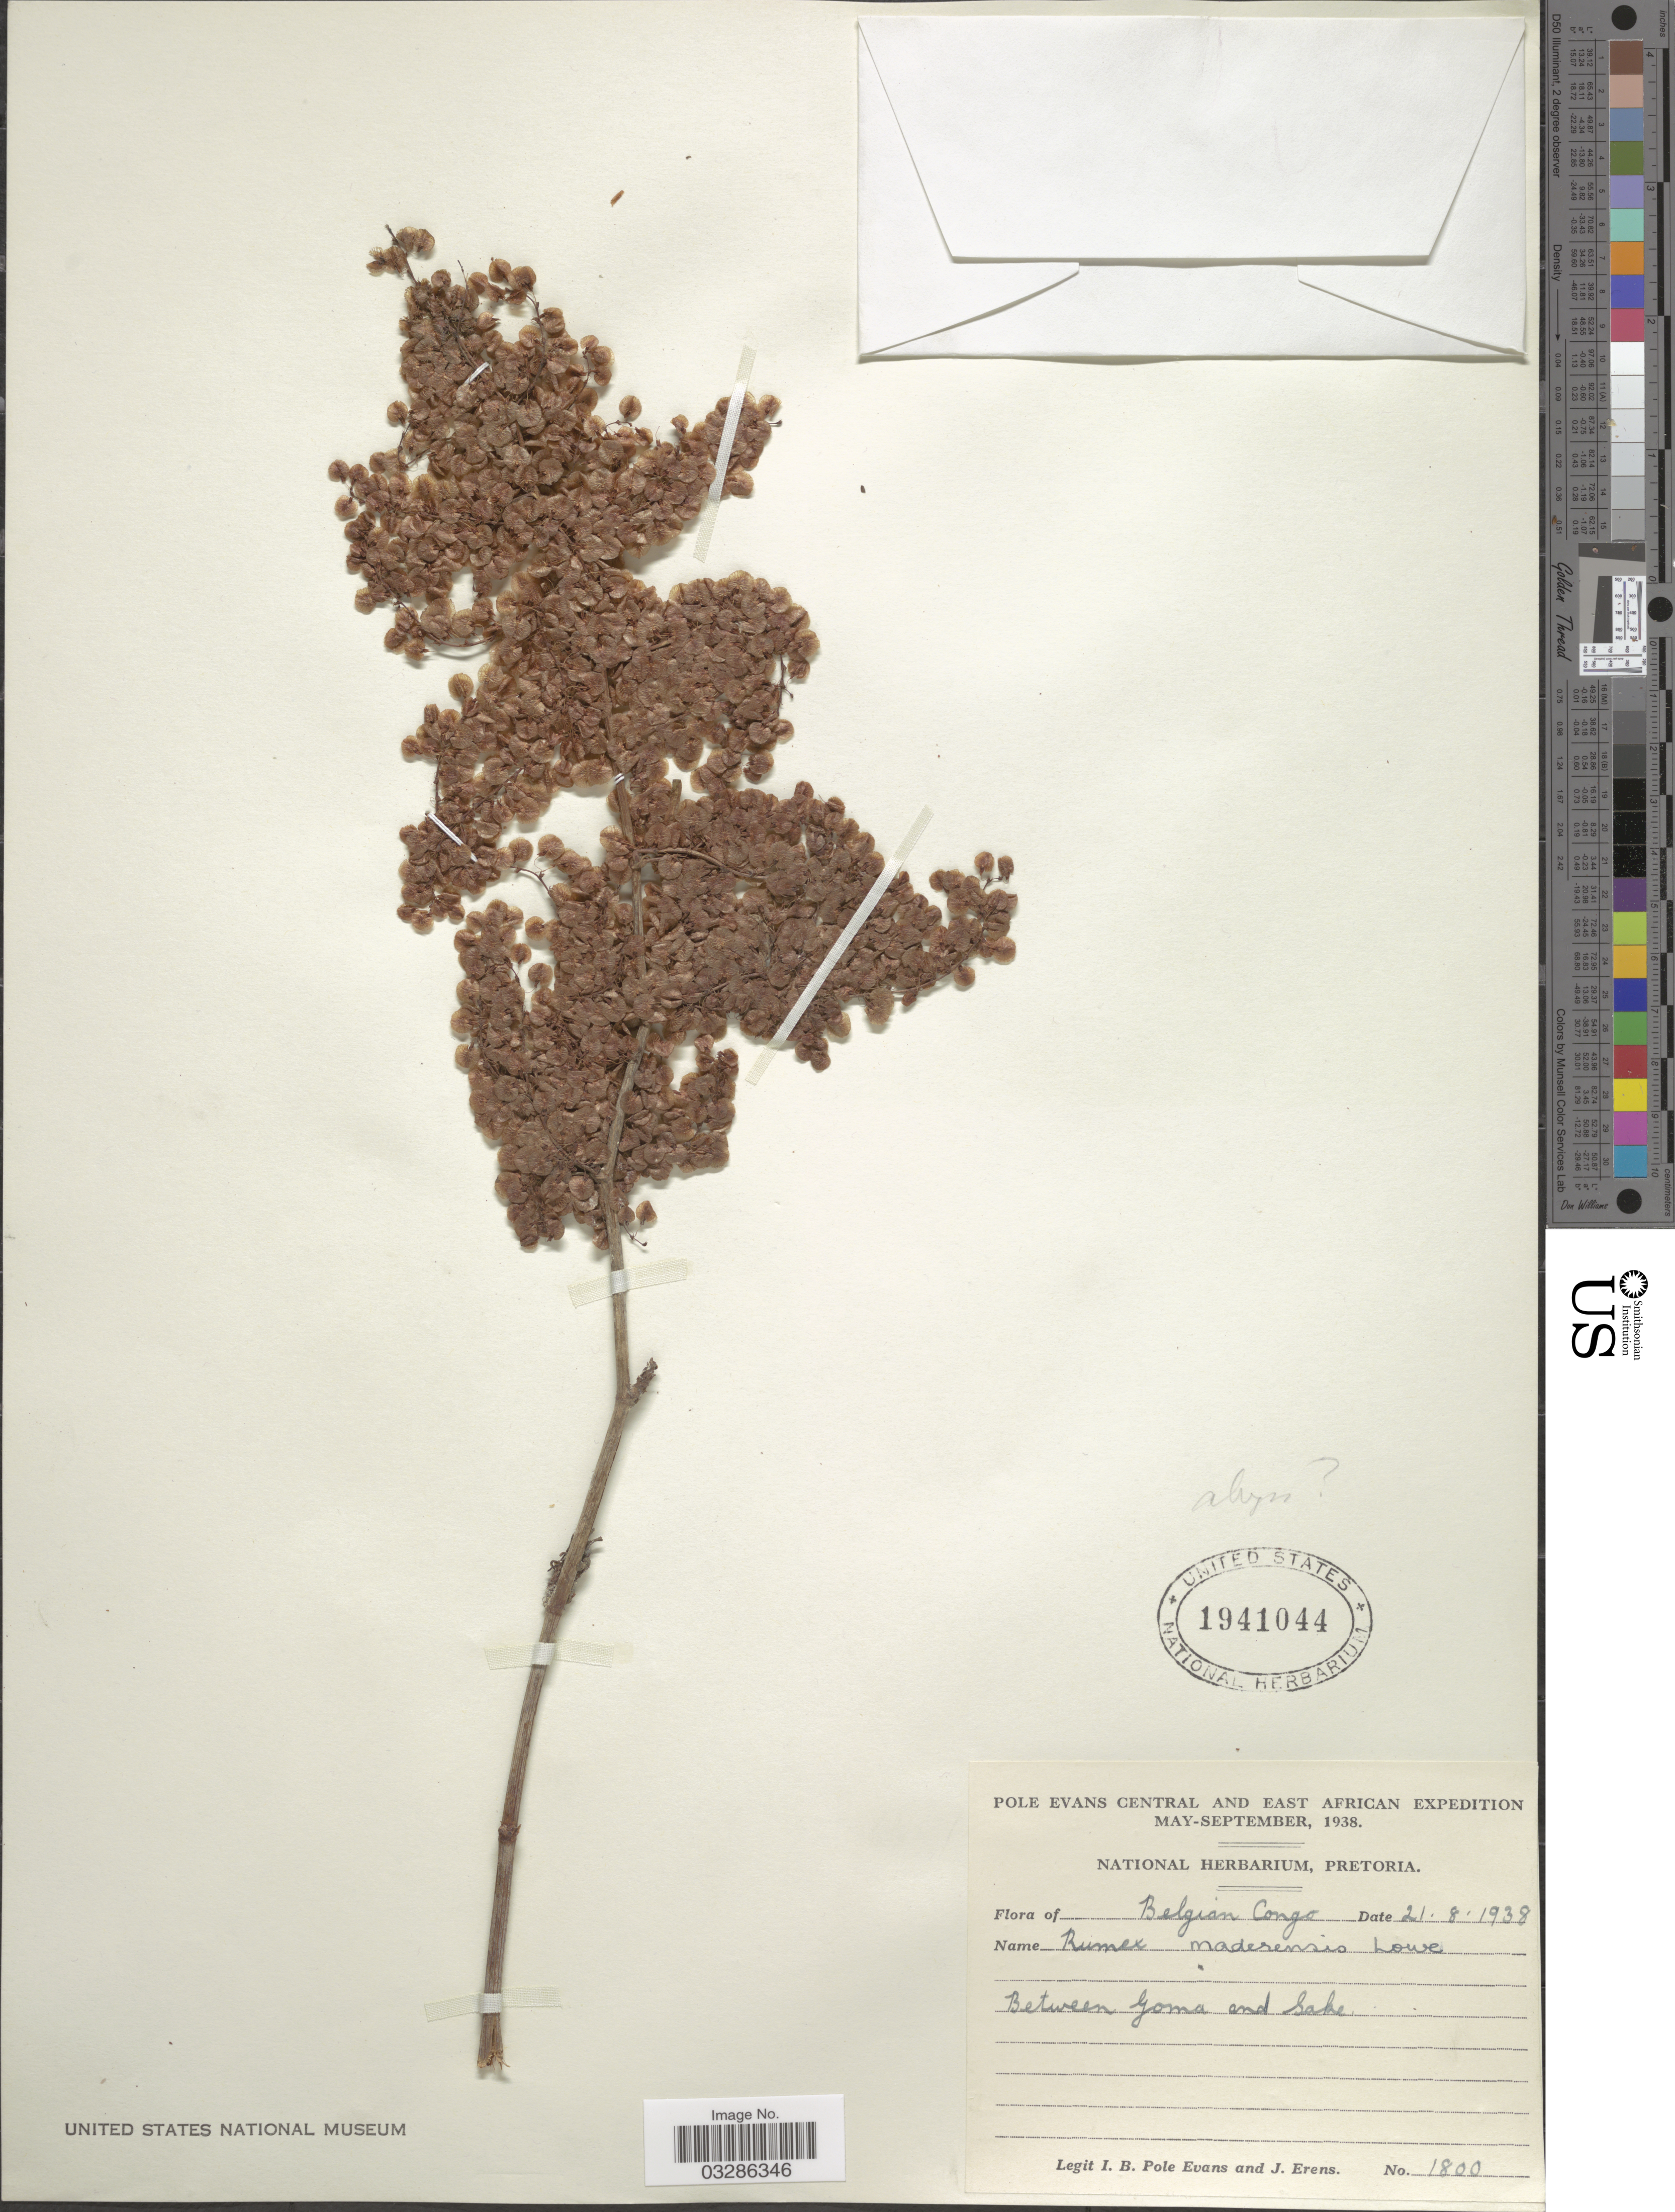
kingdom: Plantae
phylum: Tracheophyta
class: Magnoliopsida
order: Caryophyllales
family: Polygonaceae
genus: Rumex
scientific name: Rumex abyssinicus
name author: Jacq.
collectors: I. B. Pole-Evans & J. Erens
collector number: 1800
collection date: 1938-08-21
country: Congo, Democratic Republic of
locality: Central and East African. Belgian Congo. Between Goma and Sake.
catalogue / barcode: US 1941044